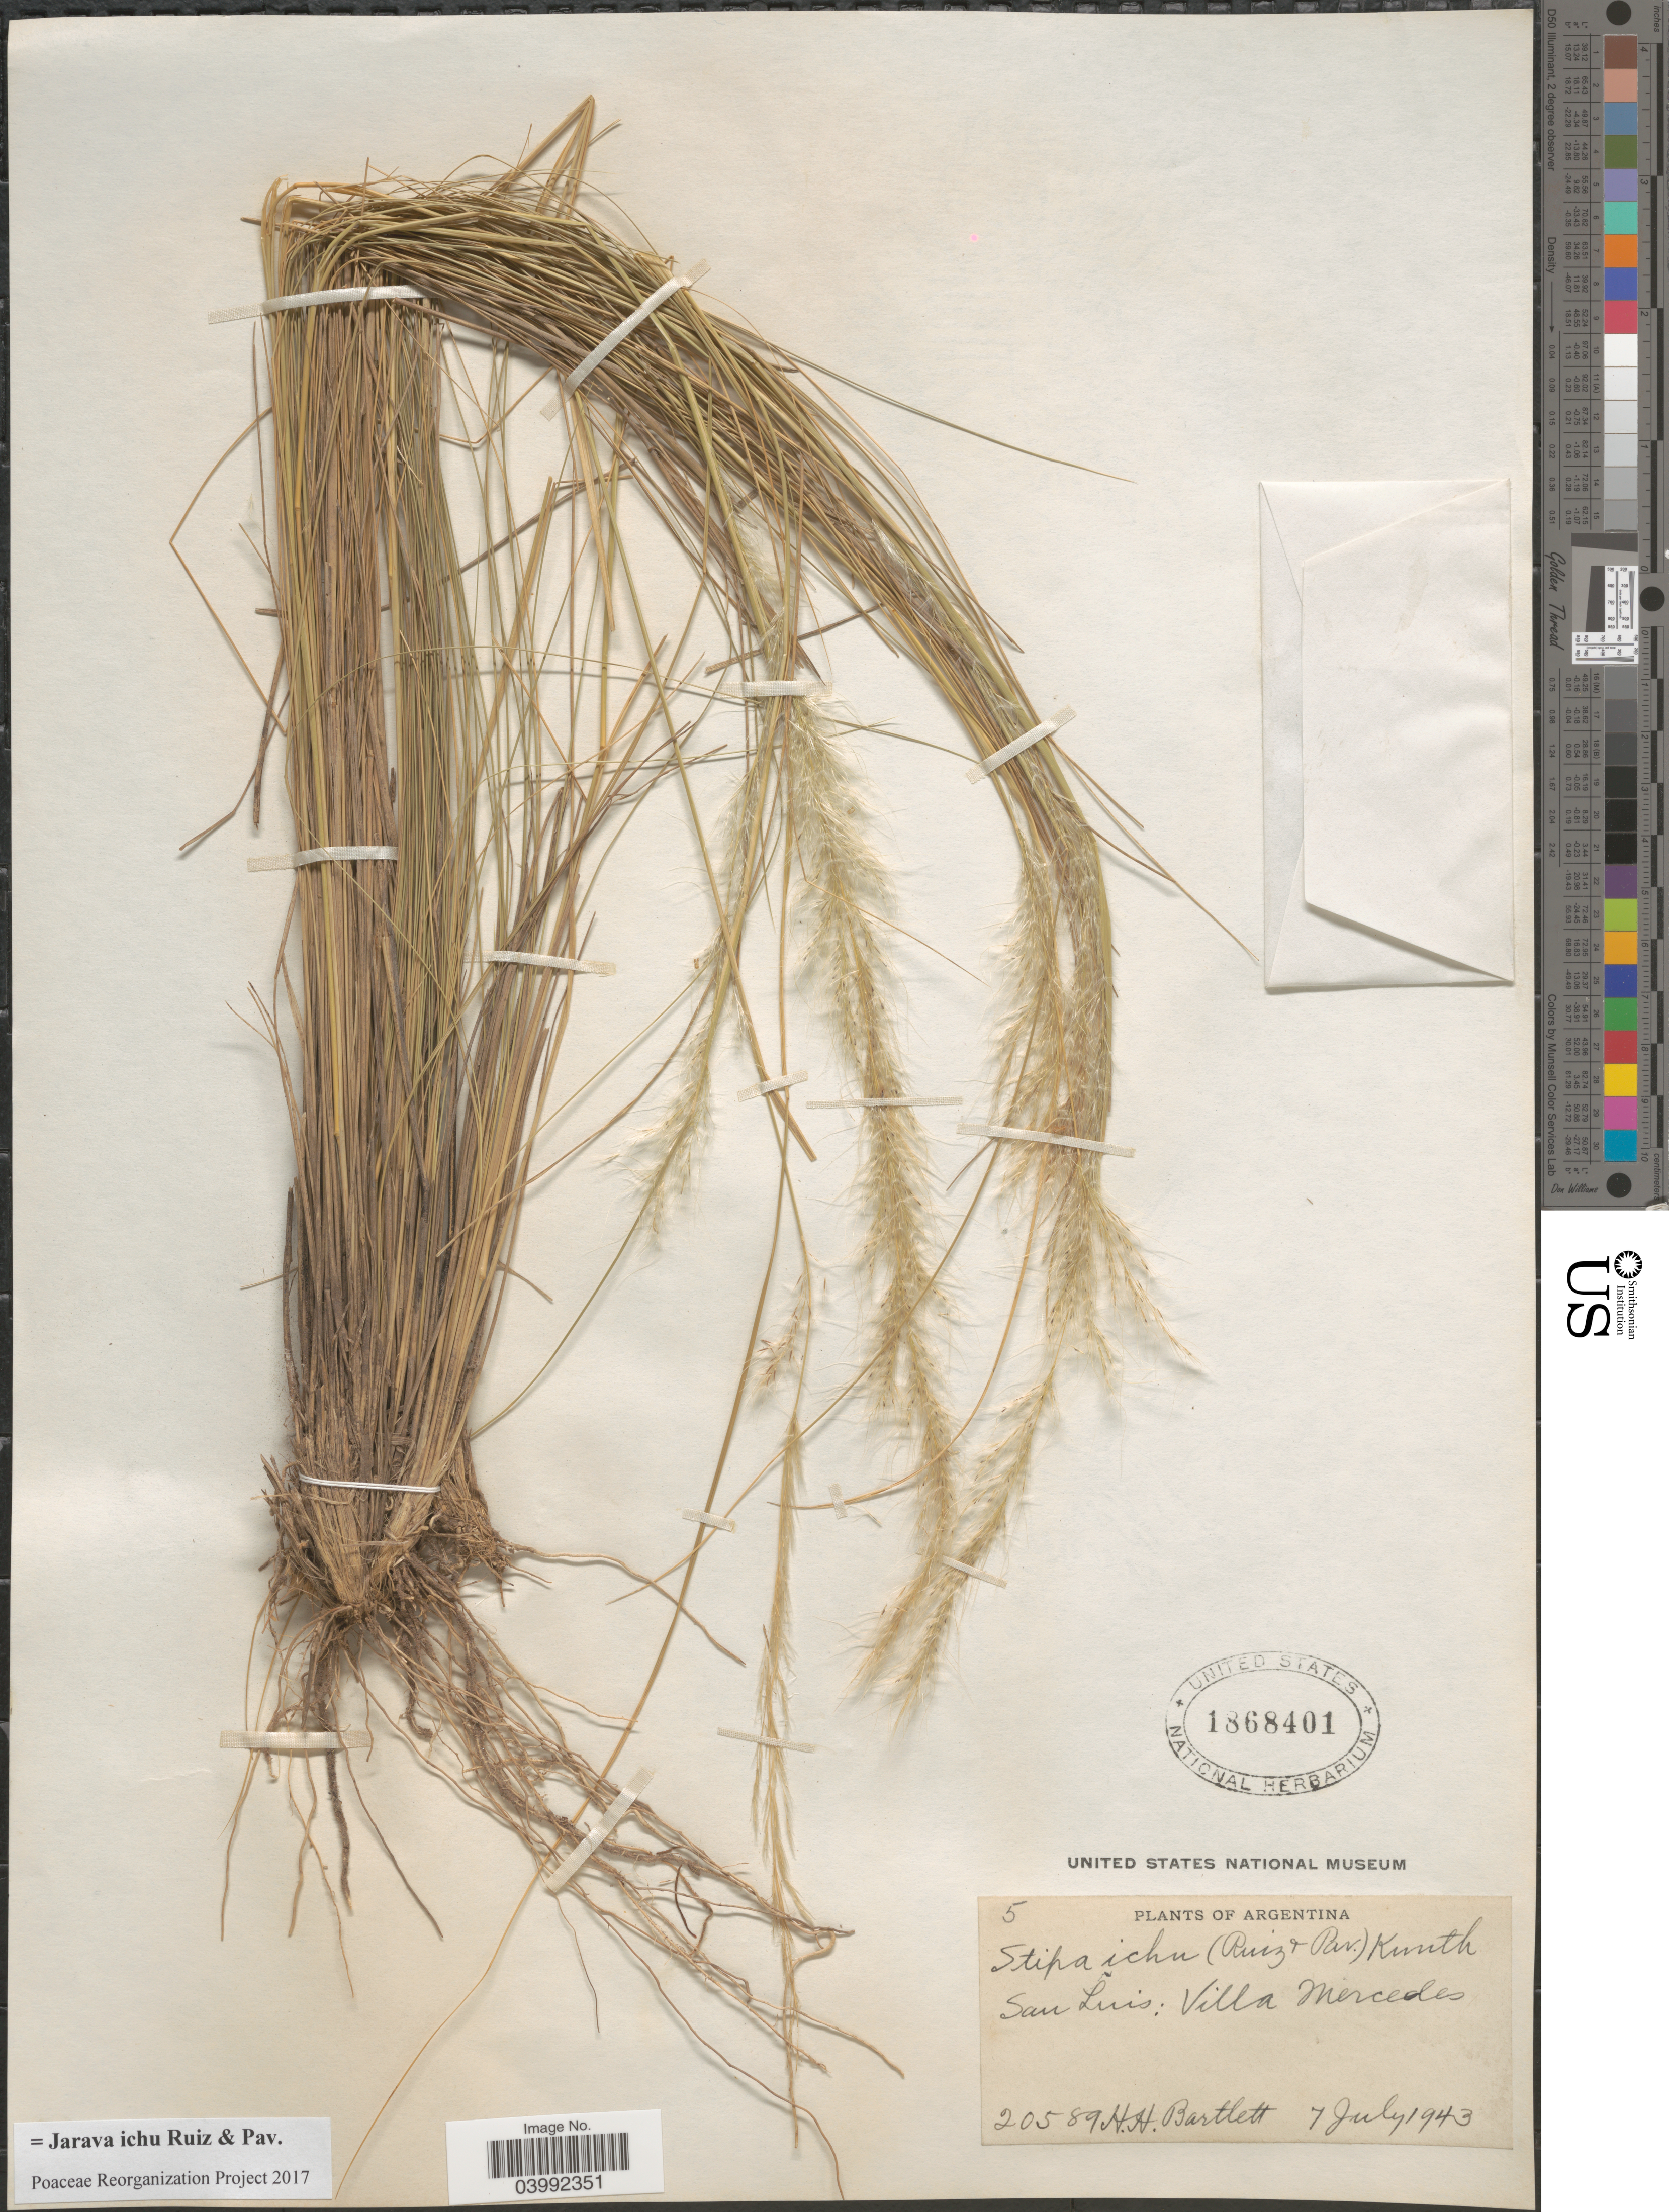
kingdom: Plantae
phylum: Tracheophyta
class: Liliopsida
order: Poales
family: Poaceae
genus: Jarava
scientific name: Jarava ichu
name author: Ruiz & Pav.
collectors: H. H. Bartlett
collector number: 20589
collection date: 1943-07-07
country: Argentina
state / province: San Luis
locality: Villa Mercedes.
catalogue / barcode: US 1868401